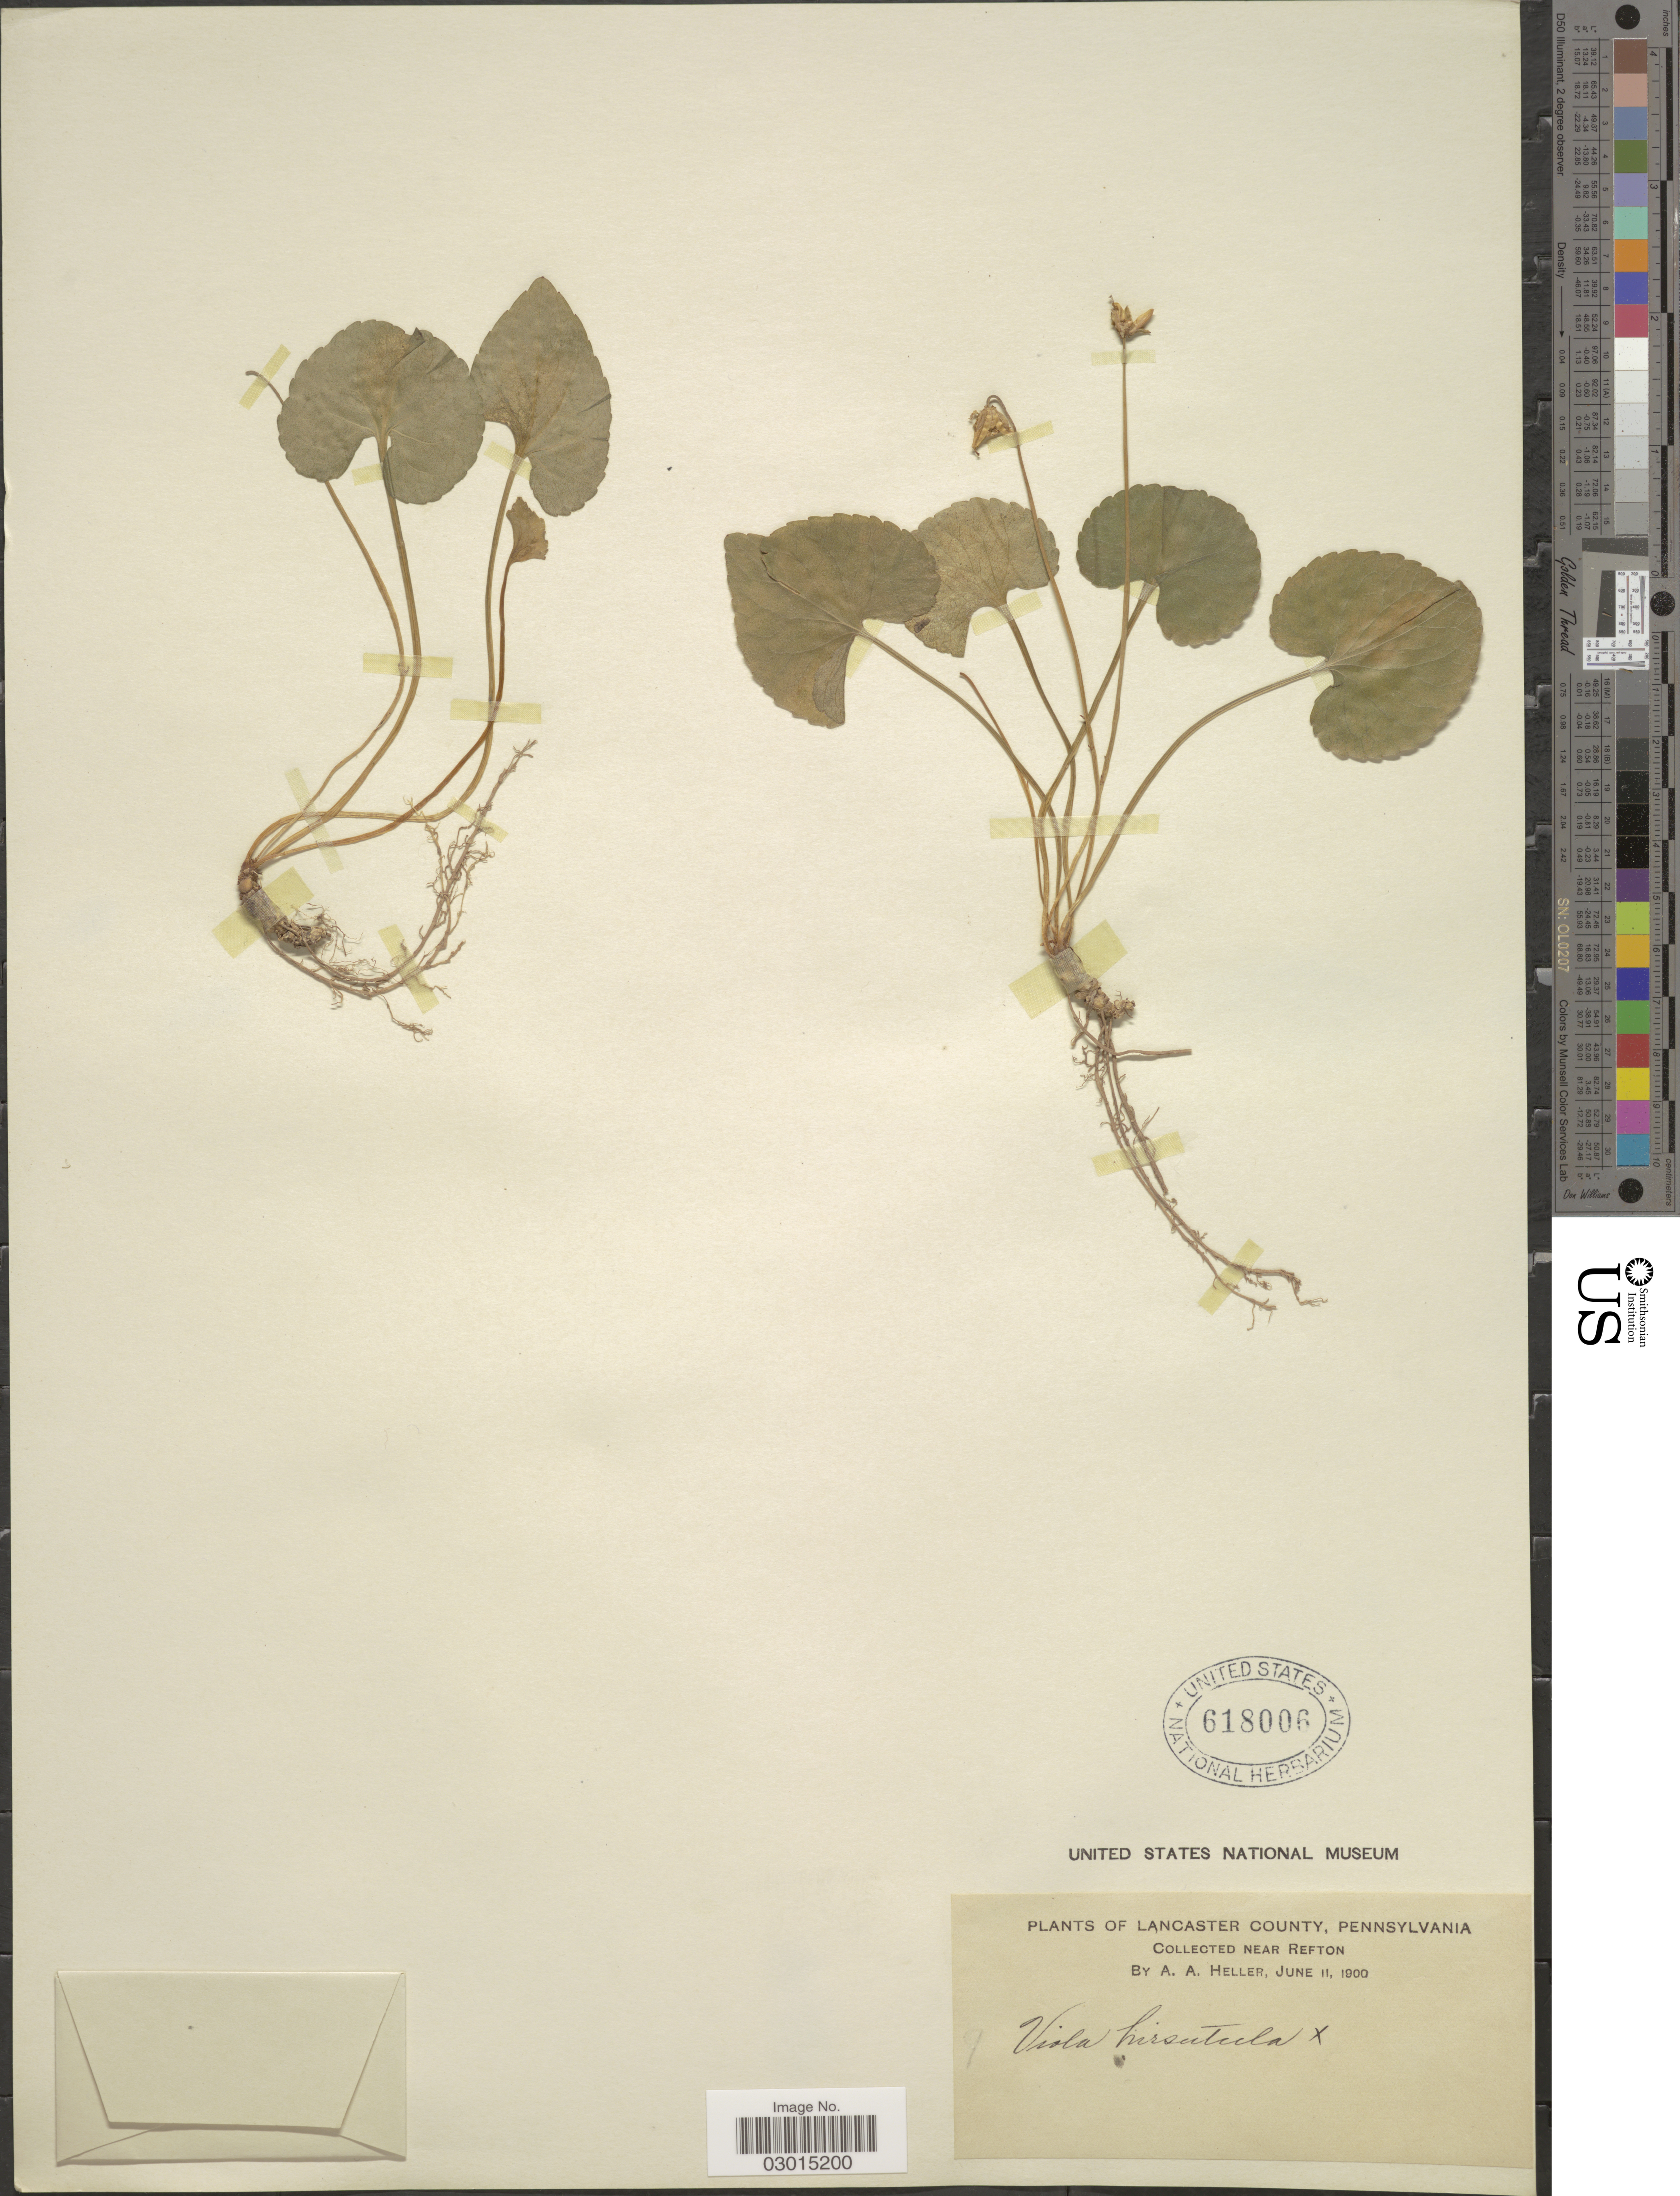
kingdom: Plantae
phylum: Tracheophyta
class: Magnoliopsida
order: Malpighiales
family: Violaceae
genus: Viola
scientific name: Viola hirsutula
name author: Brainerd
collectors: A. A. Heller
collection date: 1900-06-11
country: United States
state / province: Pennsylvania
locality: Lancaster County. Collected near Refton.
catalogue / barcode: US 618006